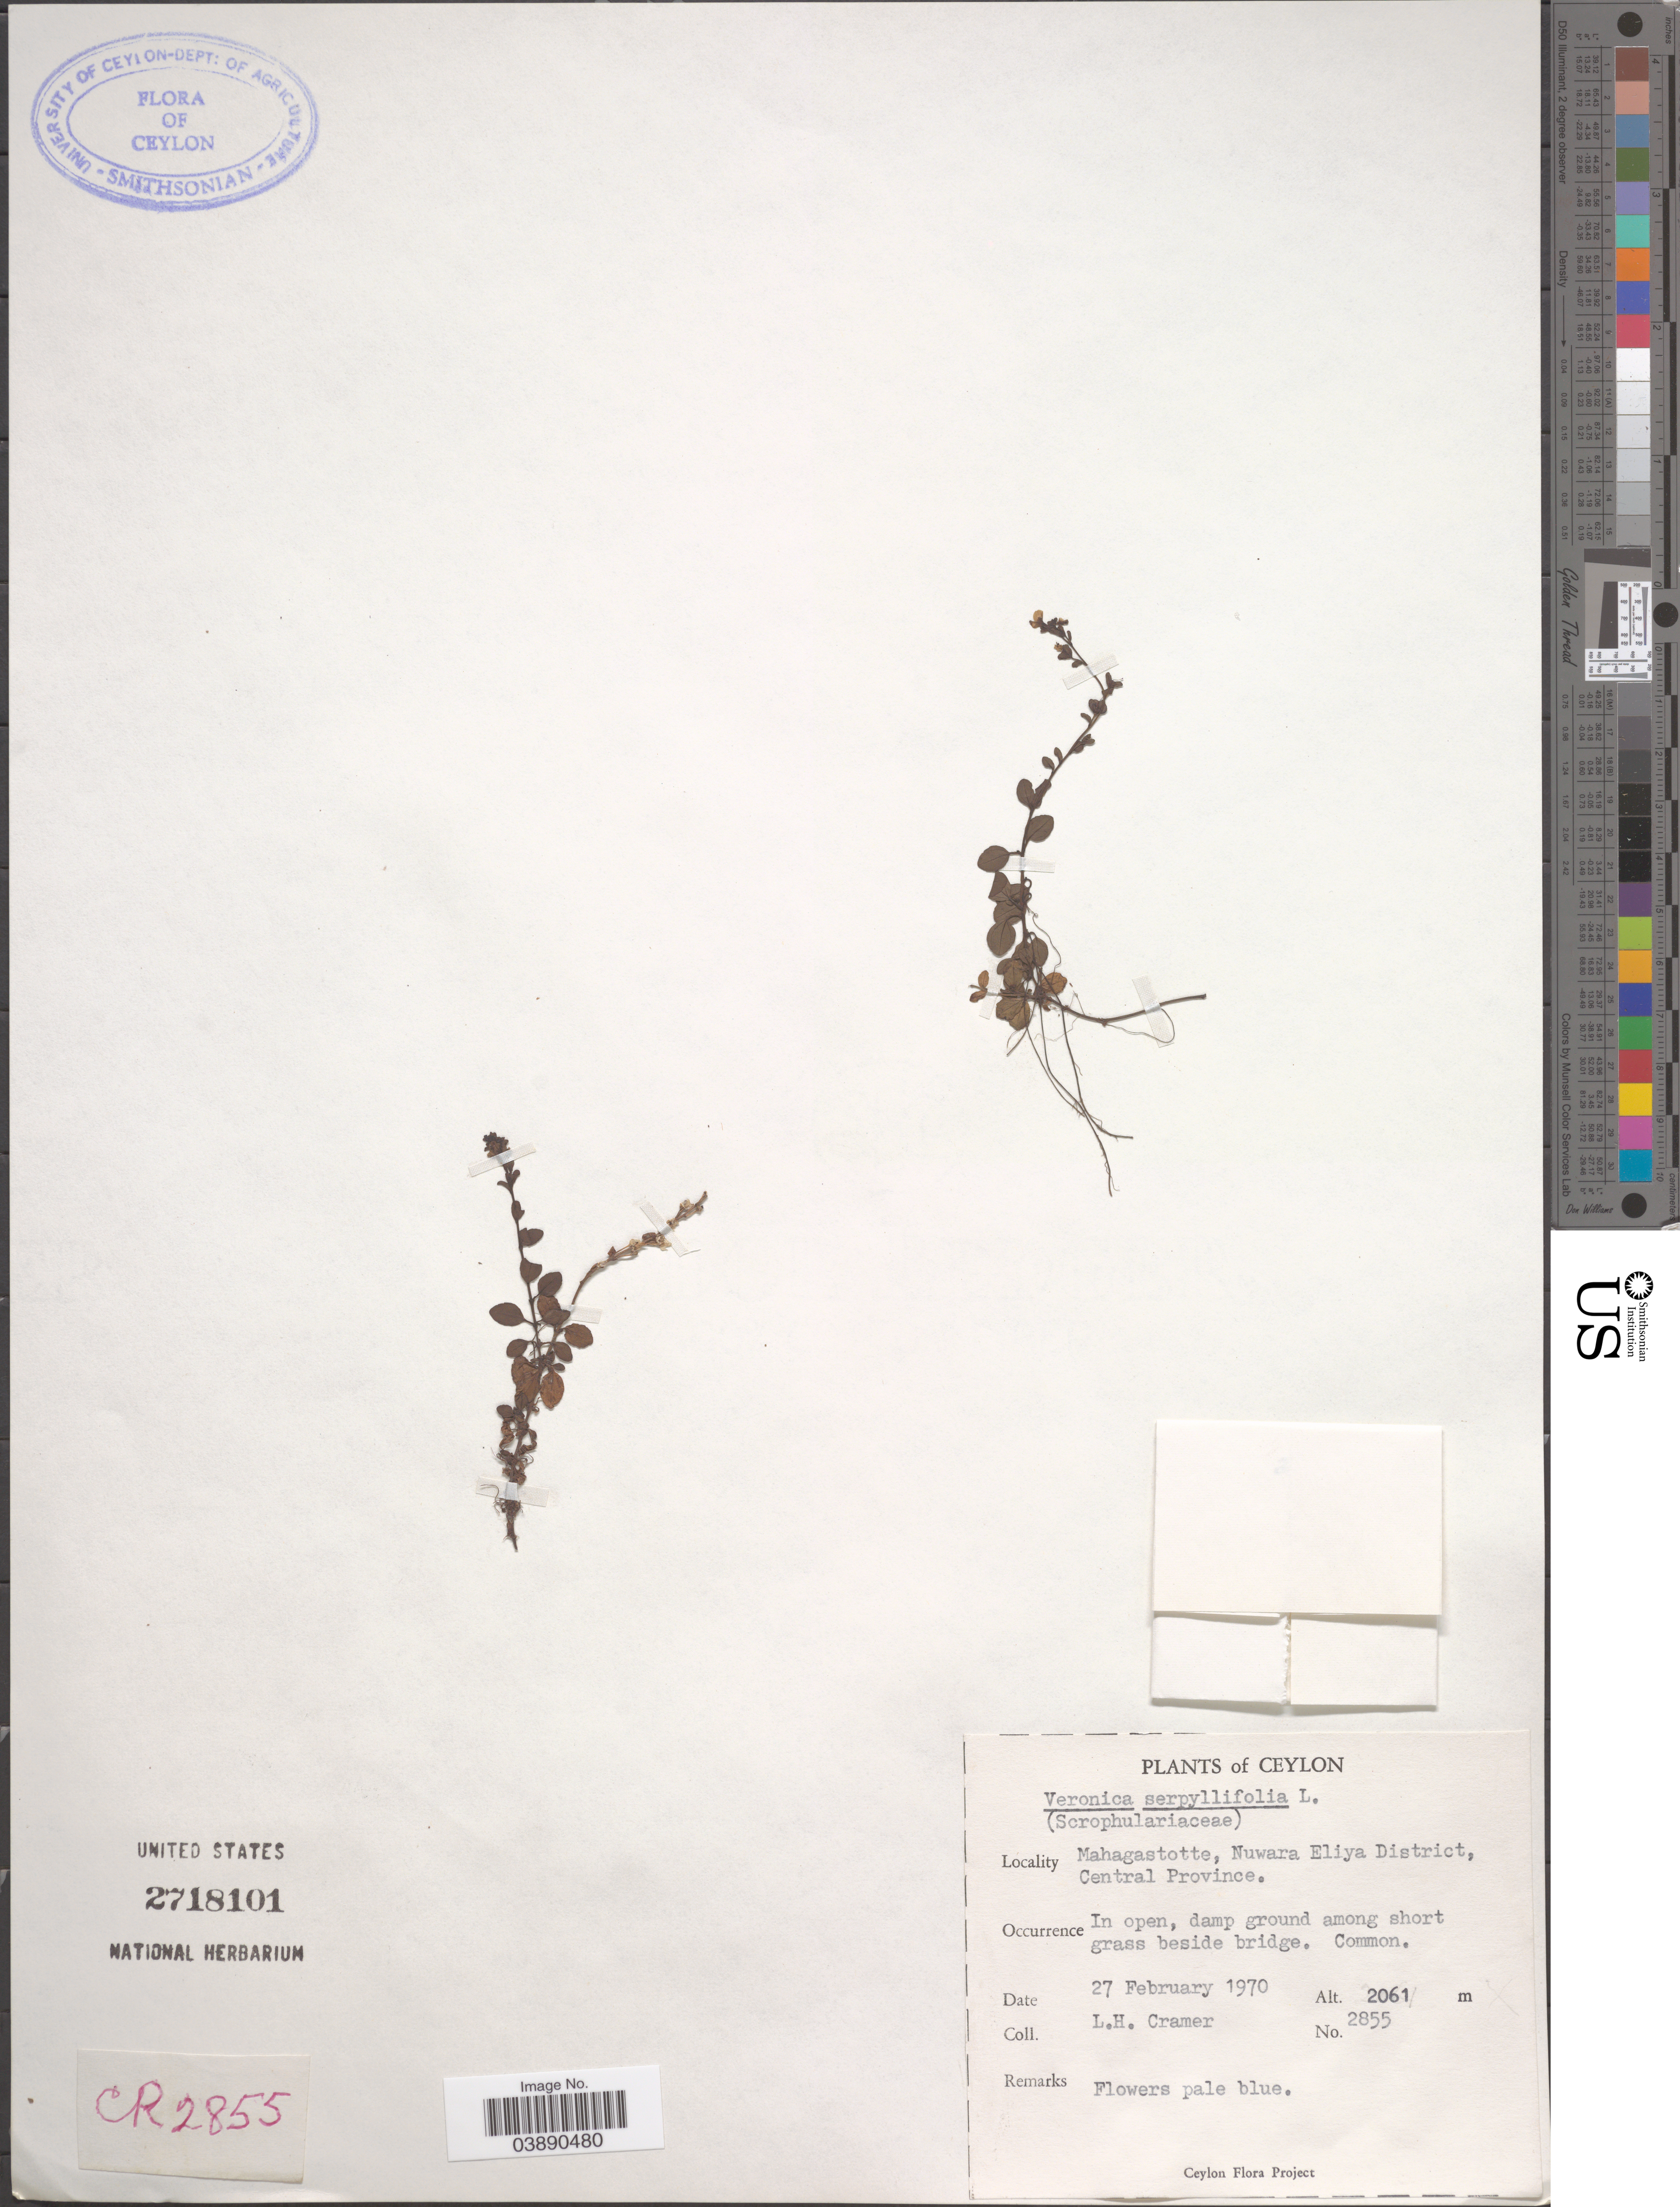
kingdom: Plantae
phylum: Tracheophyta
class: Magnoliopsida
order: Lamiales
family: Plantaginaceae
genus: Veronica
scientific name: Veronica serpyllifolia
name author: L.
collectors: L. H. Cramer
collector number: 2855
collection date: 1970-02-27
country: Sri Lanka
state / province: Central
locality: Ceylon. Mahagastotte, Nuwara Eliya District. In open, damp ground among short grass beside bridge.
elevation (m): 2061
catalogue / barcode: US 2718101